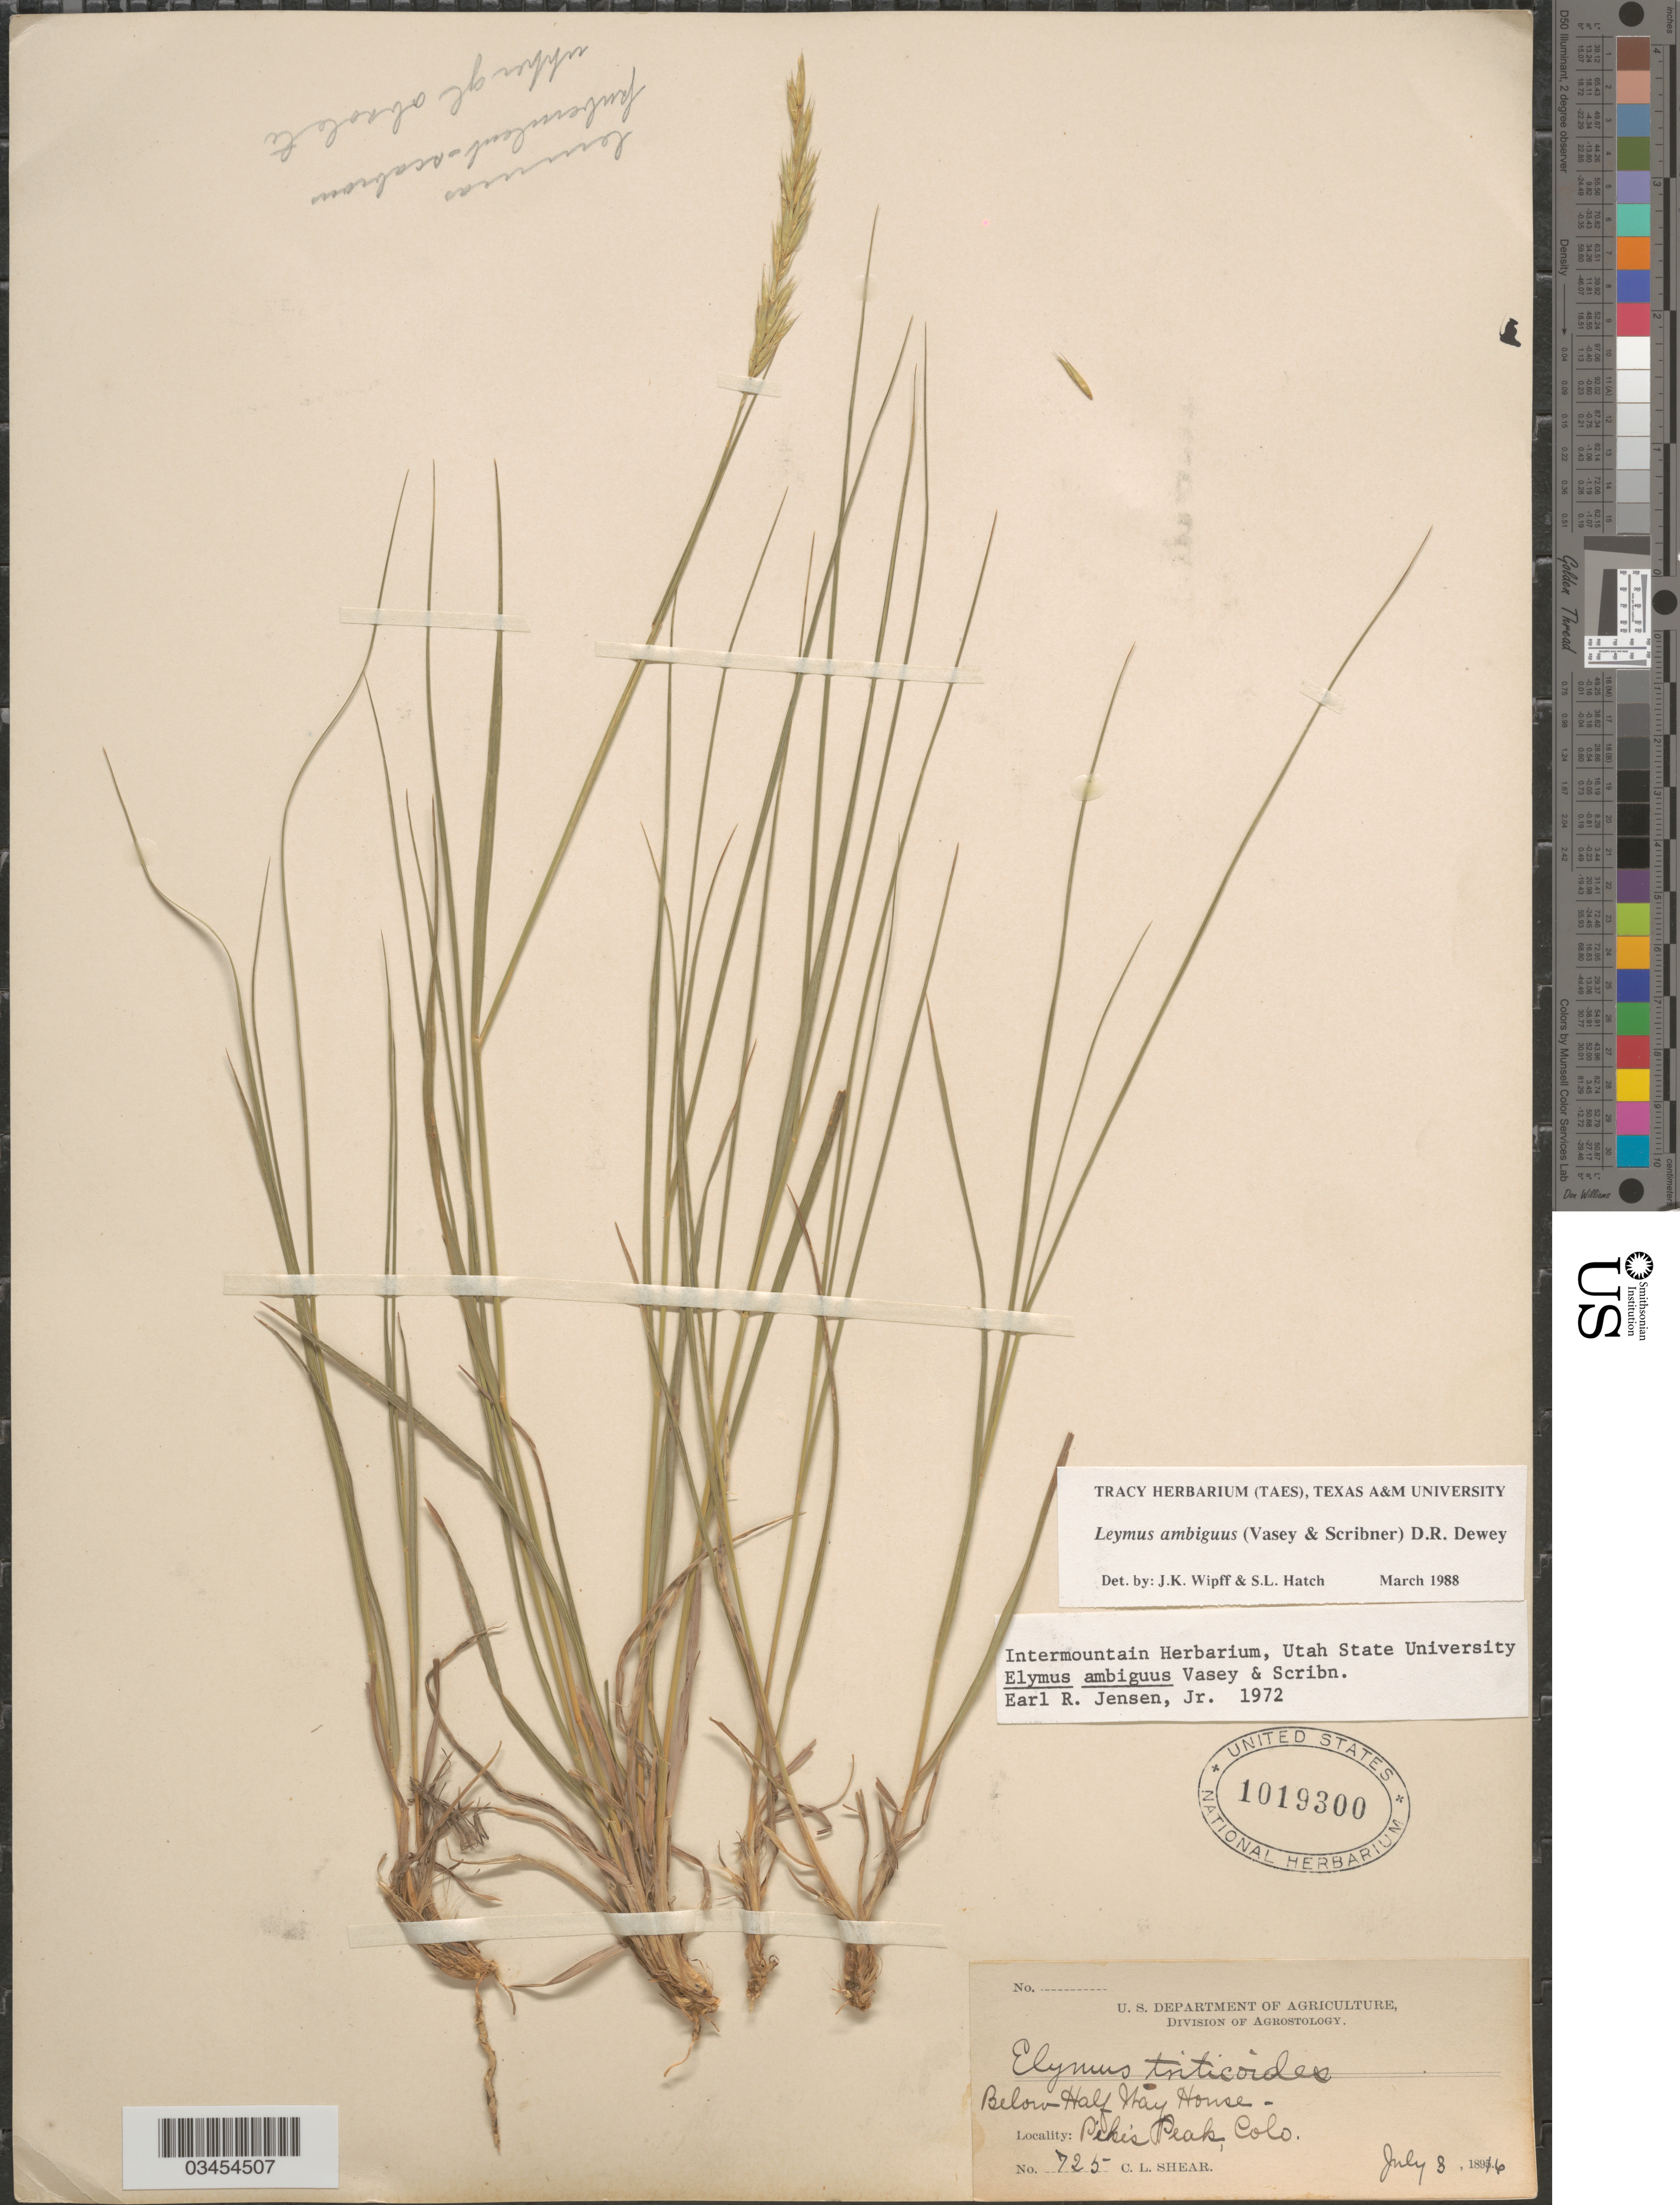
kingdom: Plantae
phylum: Tracheophyta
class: Liliopsida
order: Poales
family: Poaceae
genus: Leymus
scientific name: Leymus ambiguus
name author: (Vasey & Scribn.) Dewey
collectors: C. L. Shear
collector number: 725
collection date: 1896-07-03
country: United States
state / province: Colorado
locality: Bellow Half Way House- Pike's Peak.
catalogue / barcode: US 1019300